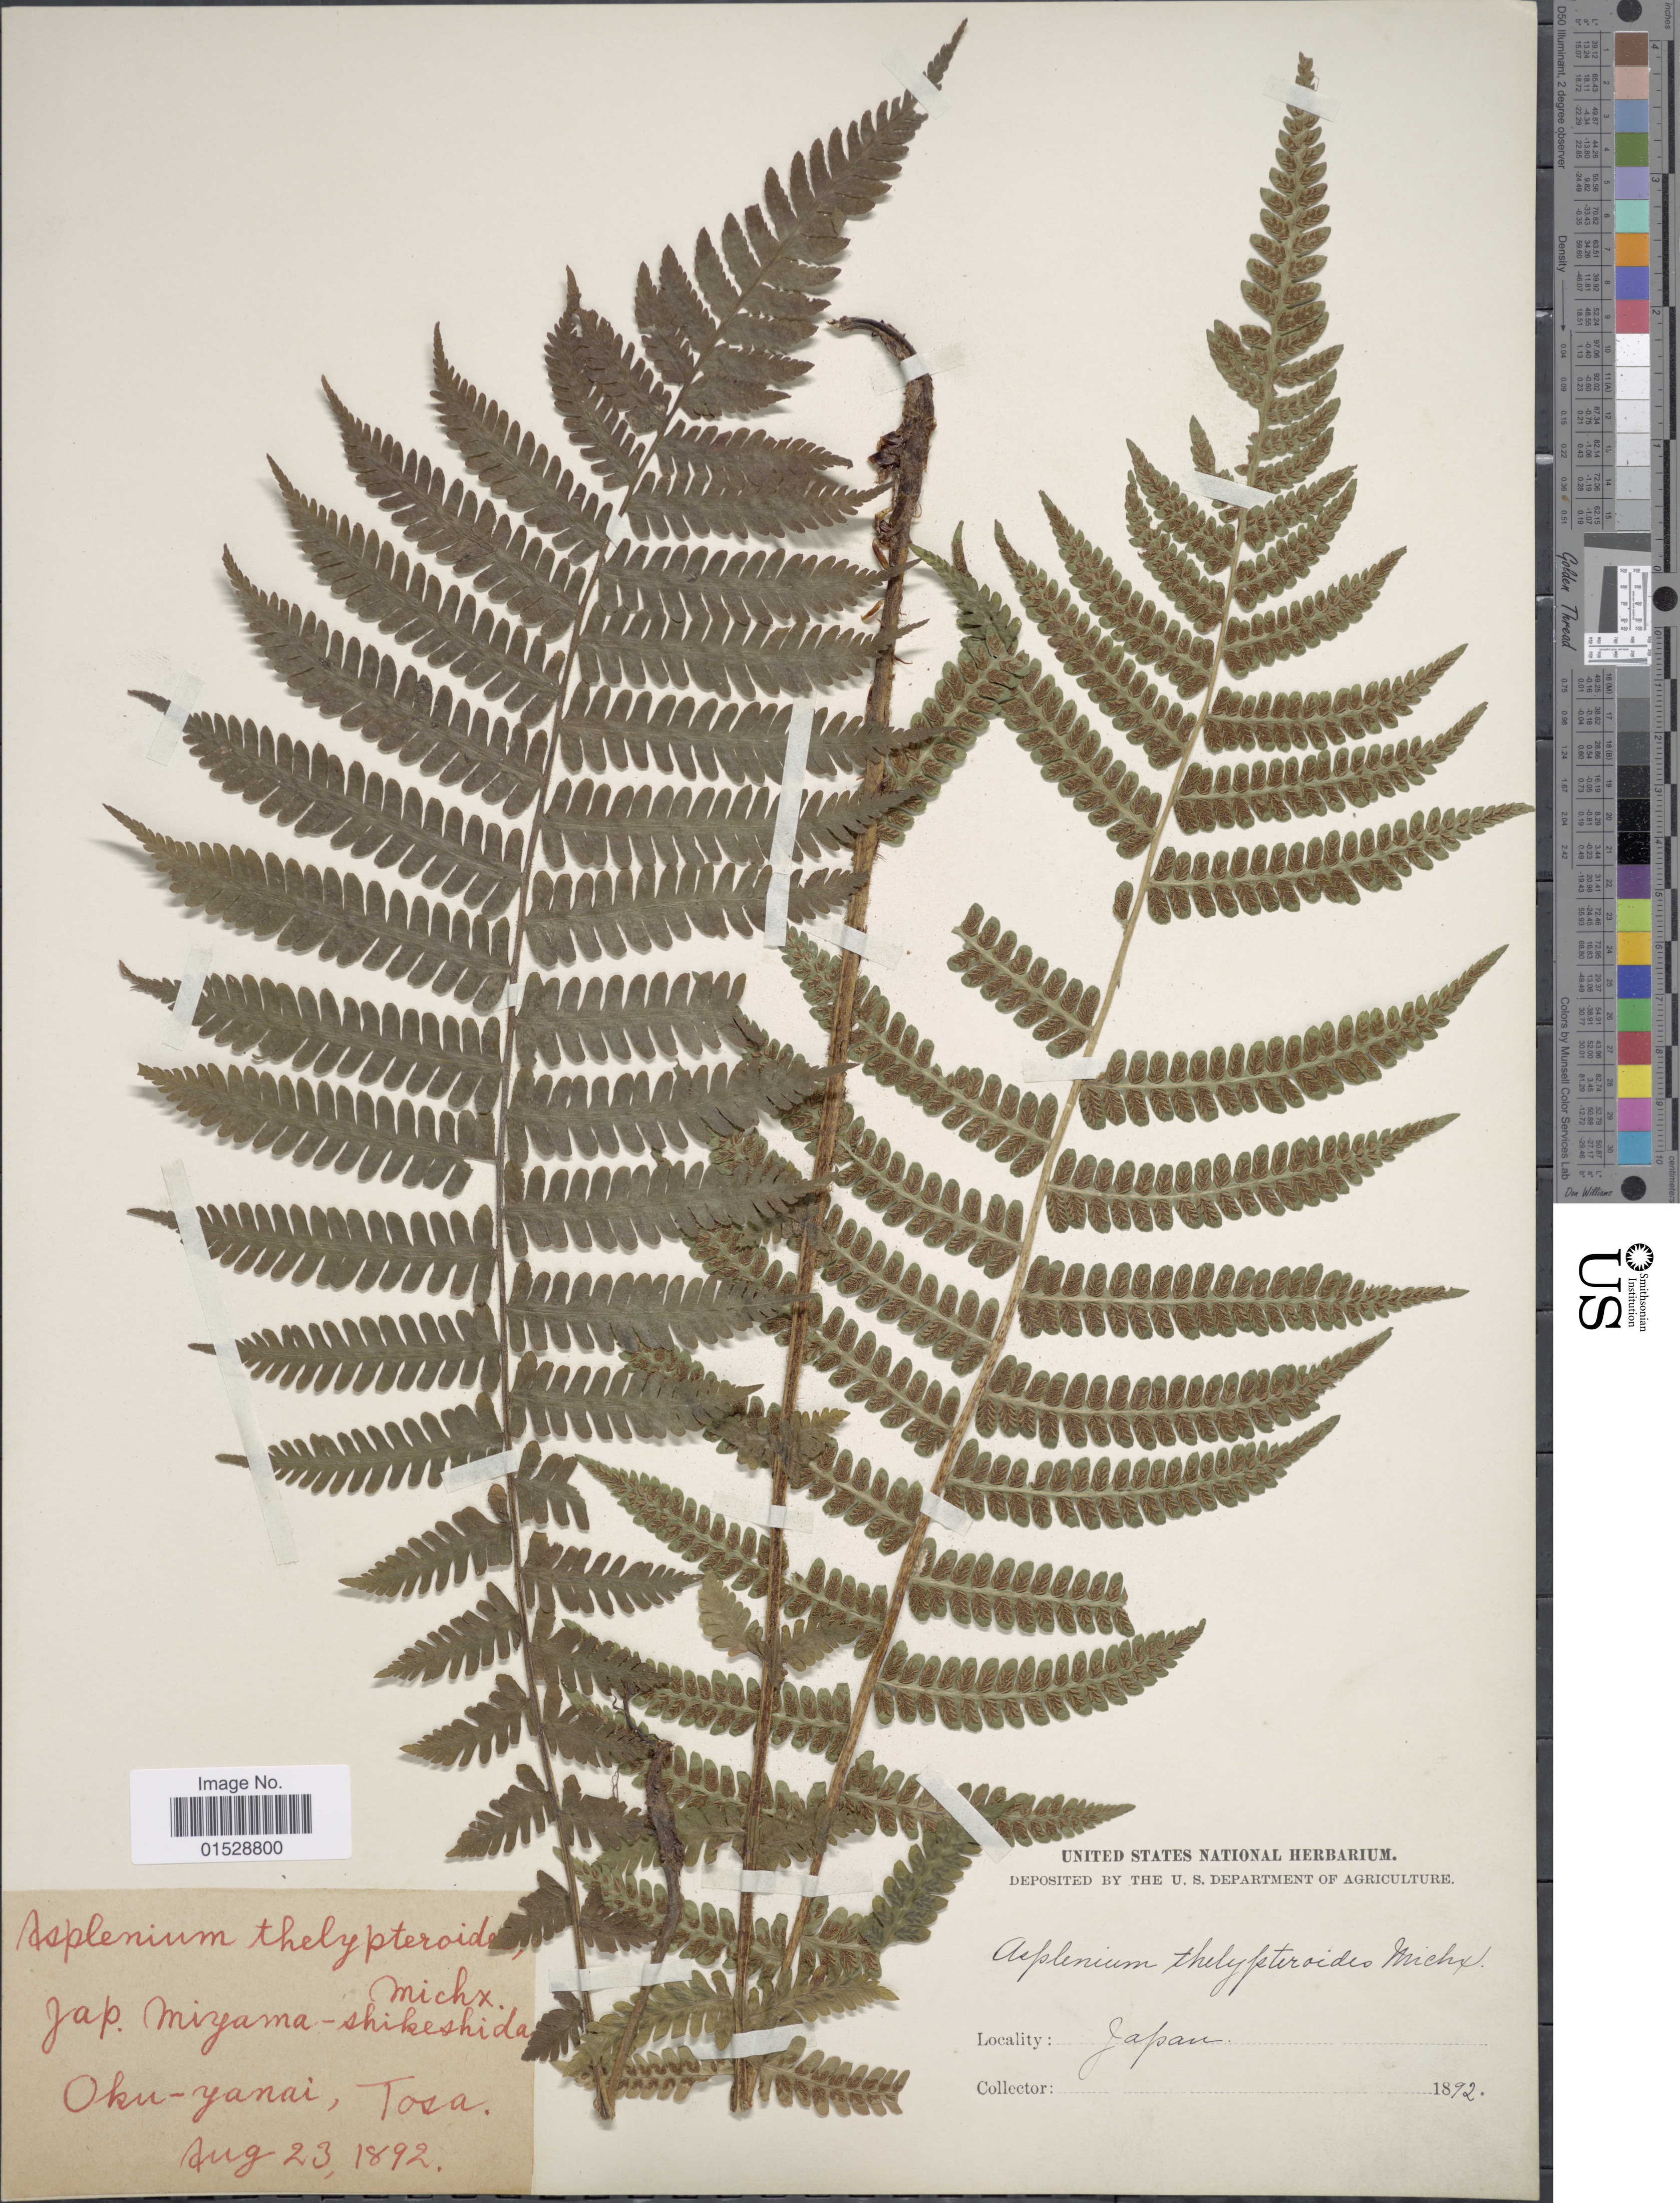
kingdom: Plantae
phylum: Tracheophyta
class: Polypodiopsida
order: Polypodiales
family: Athyriaceae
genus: Deparia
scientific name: Deparia acrostichoides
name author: (Sw.) M. Kato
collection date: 1892-08-23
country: Japan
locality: Oku-Yanai, Tosa